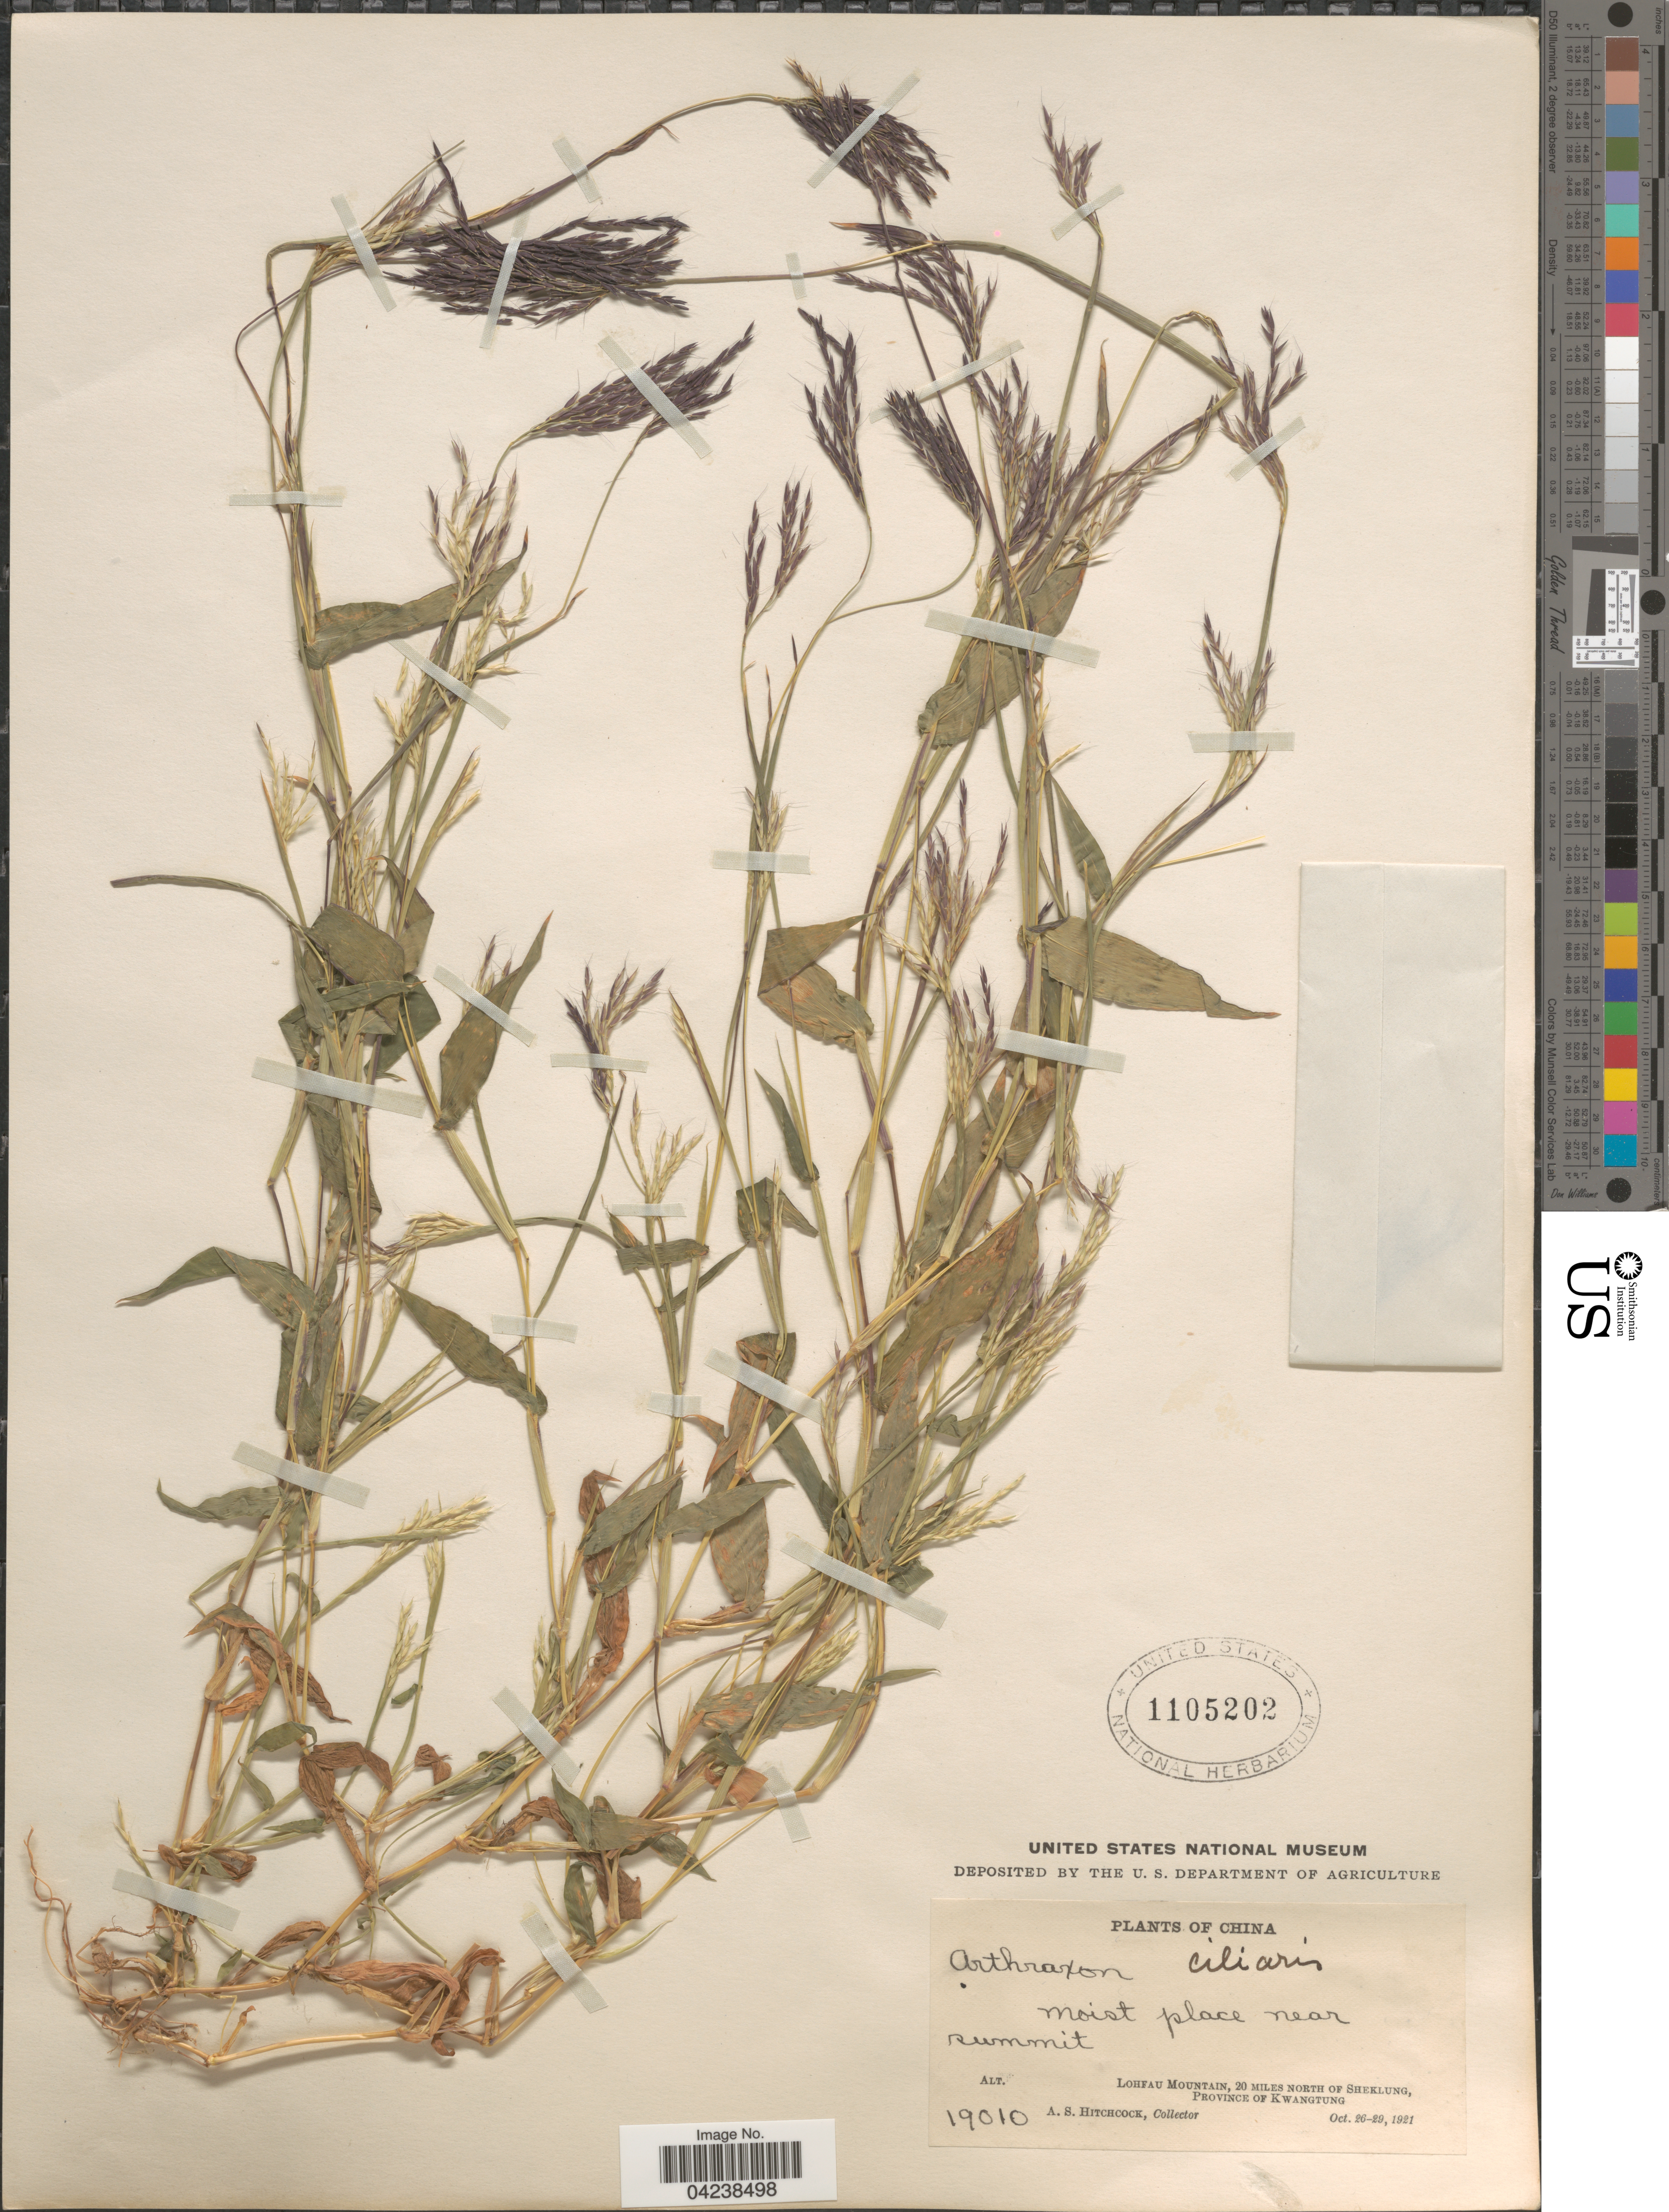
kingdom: Plantae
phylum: Tracheophyta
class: Liliopsida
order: Poales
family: Poaceae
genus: Arthraxon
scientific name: Arthraxon hispidus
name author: (Thunb.) Makino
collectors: A. S. Hitchcock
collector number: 19010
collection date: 1921-10-26/1921-10-29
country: China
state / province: Guangdong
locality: Moist place near summit. Lohfau Mountain, 20 miles north of Sheklung, Province of Kwangtung.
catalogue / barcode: US 1105202